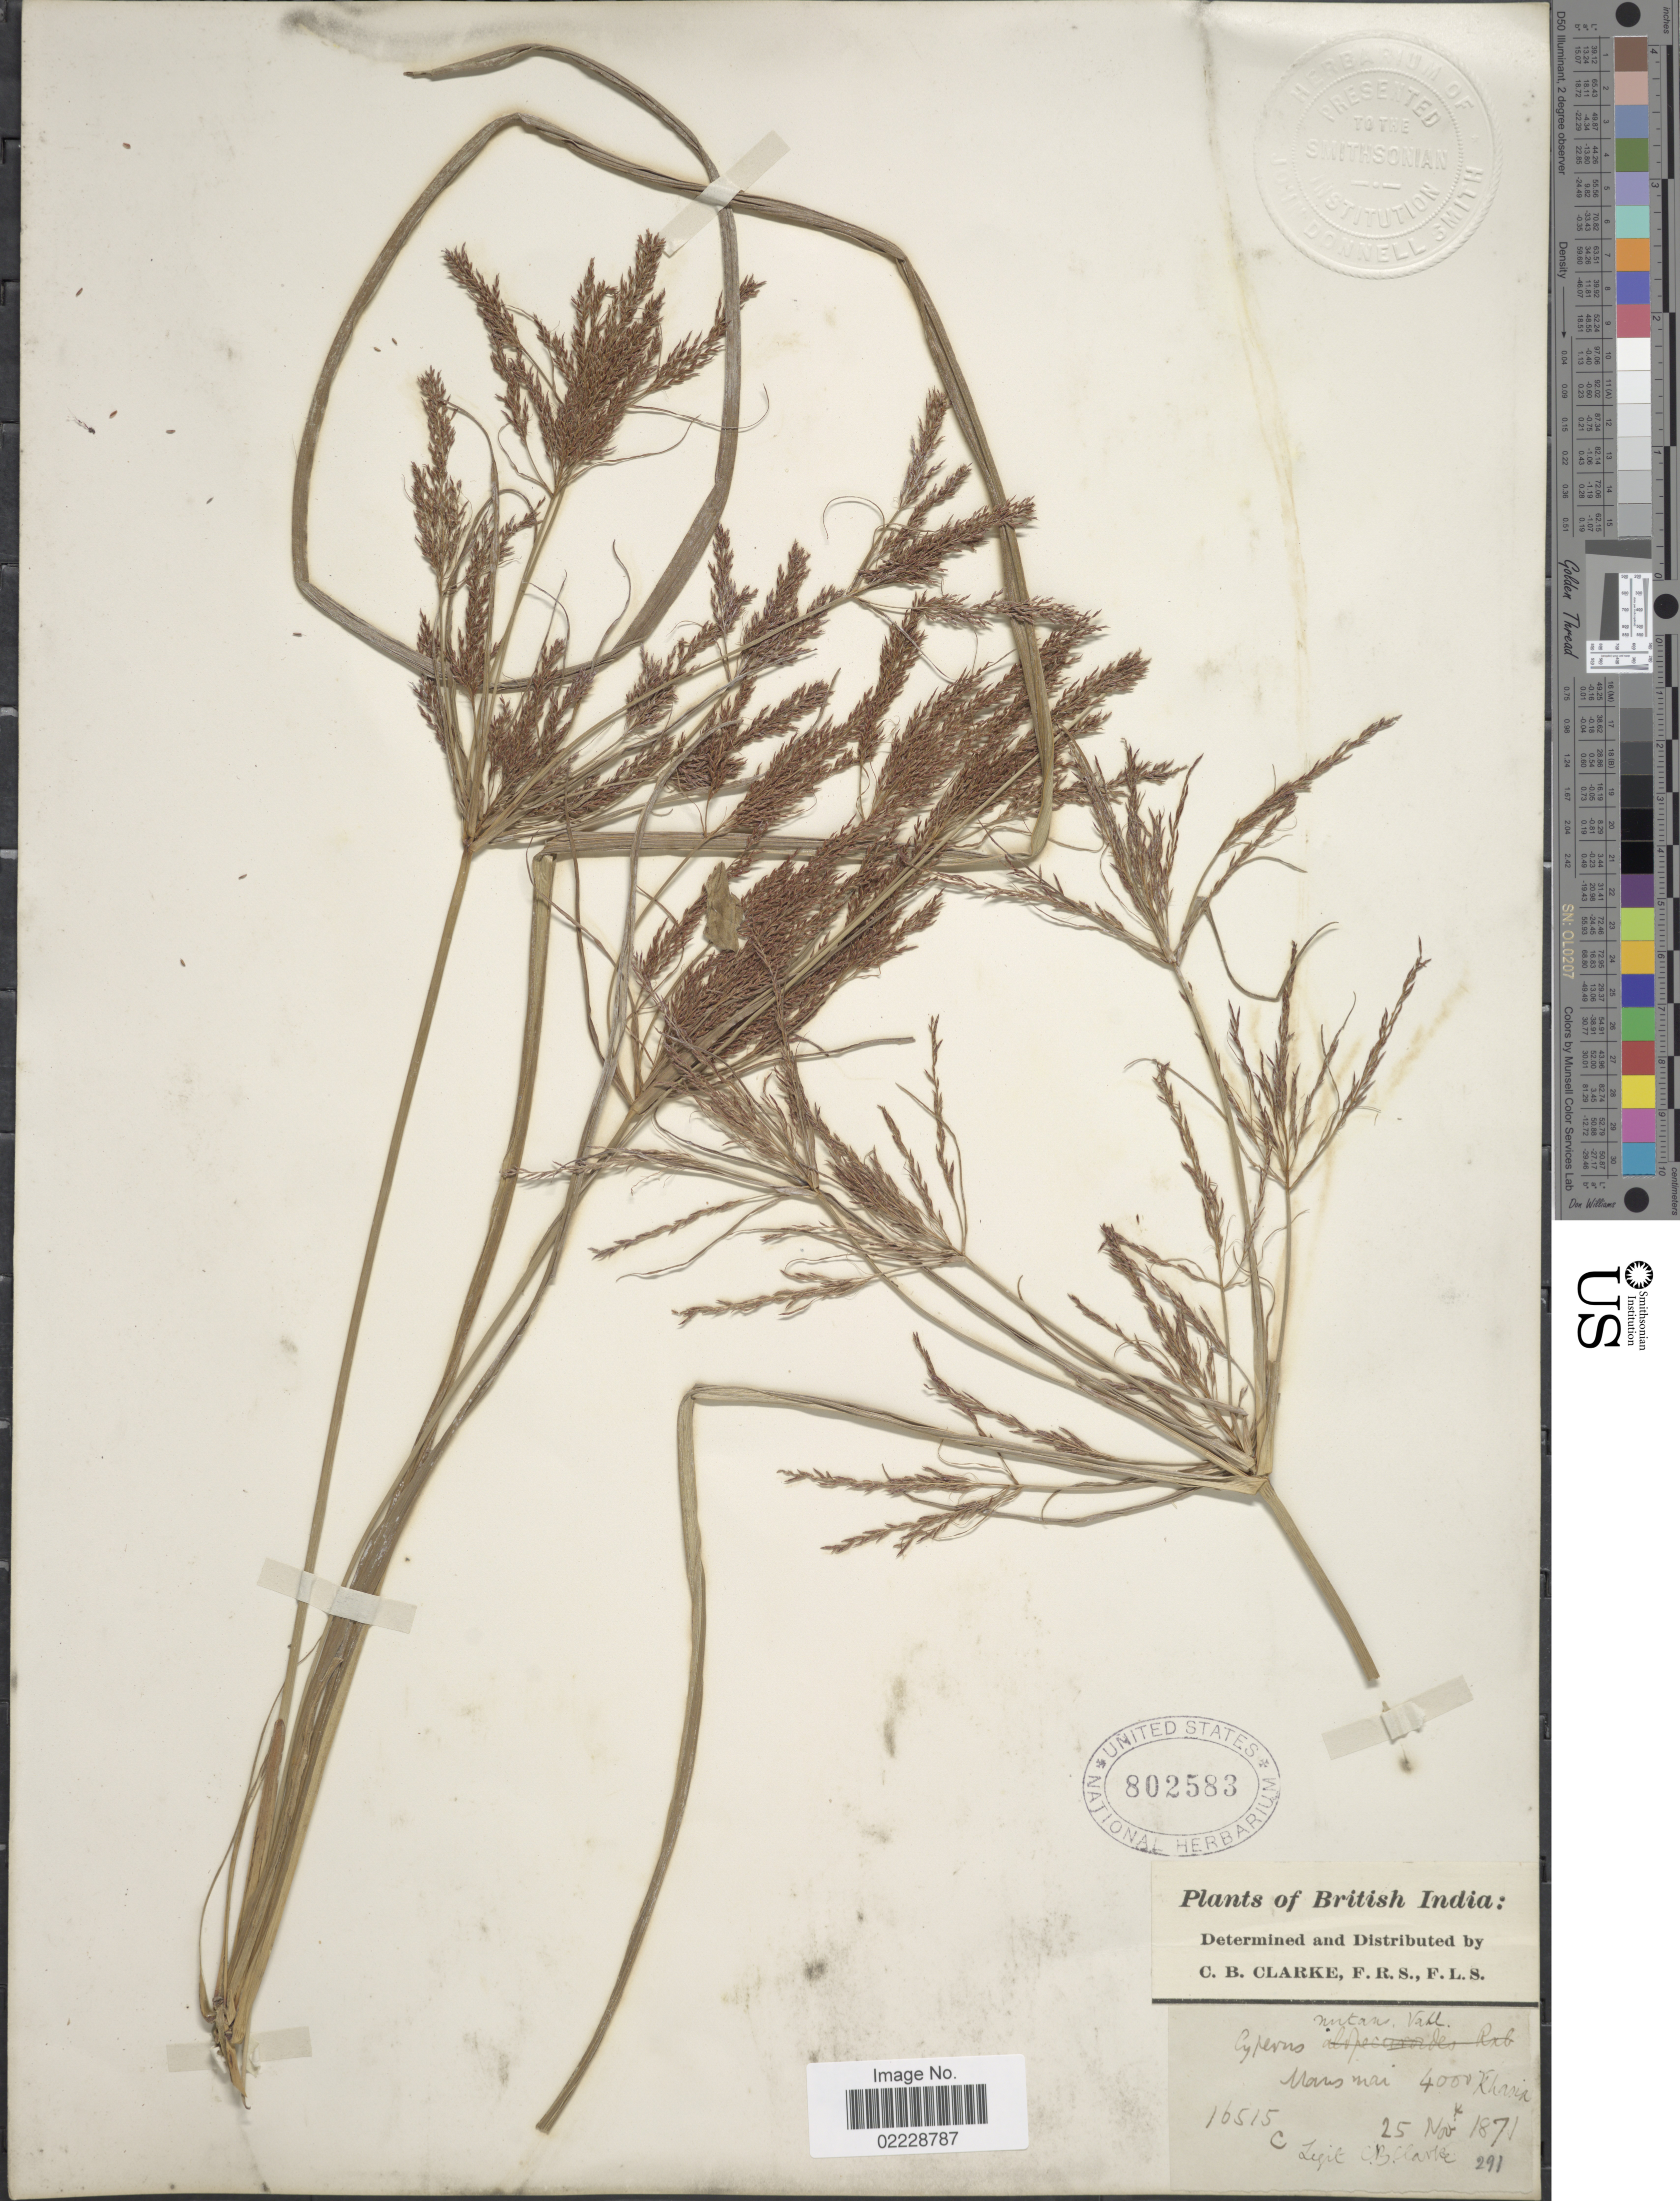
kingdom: Plantae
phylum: Tracheophyta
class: Liliopsida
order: Poales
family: Cyperaceae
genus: Cyperus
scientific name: Cyperus nutans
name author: Vahl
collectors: C. B. Clarke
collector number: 16515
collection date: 1871-11-25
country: India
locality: British India, Mansmai Khasia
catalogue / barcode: US 802583